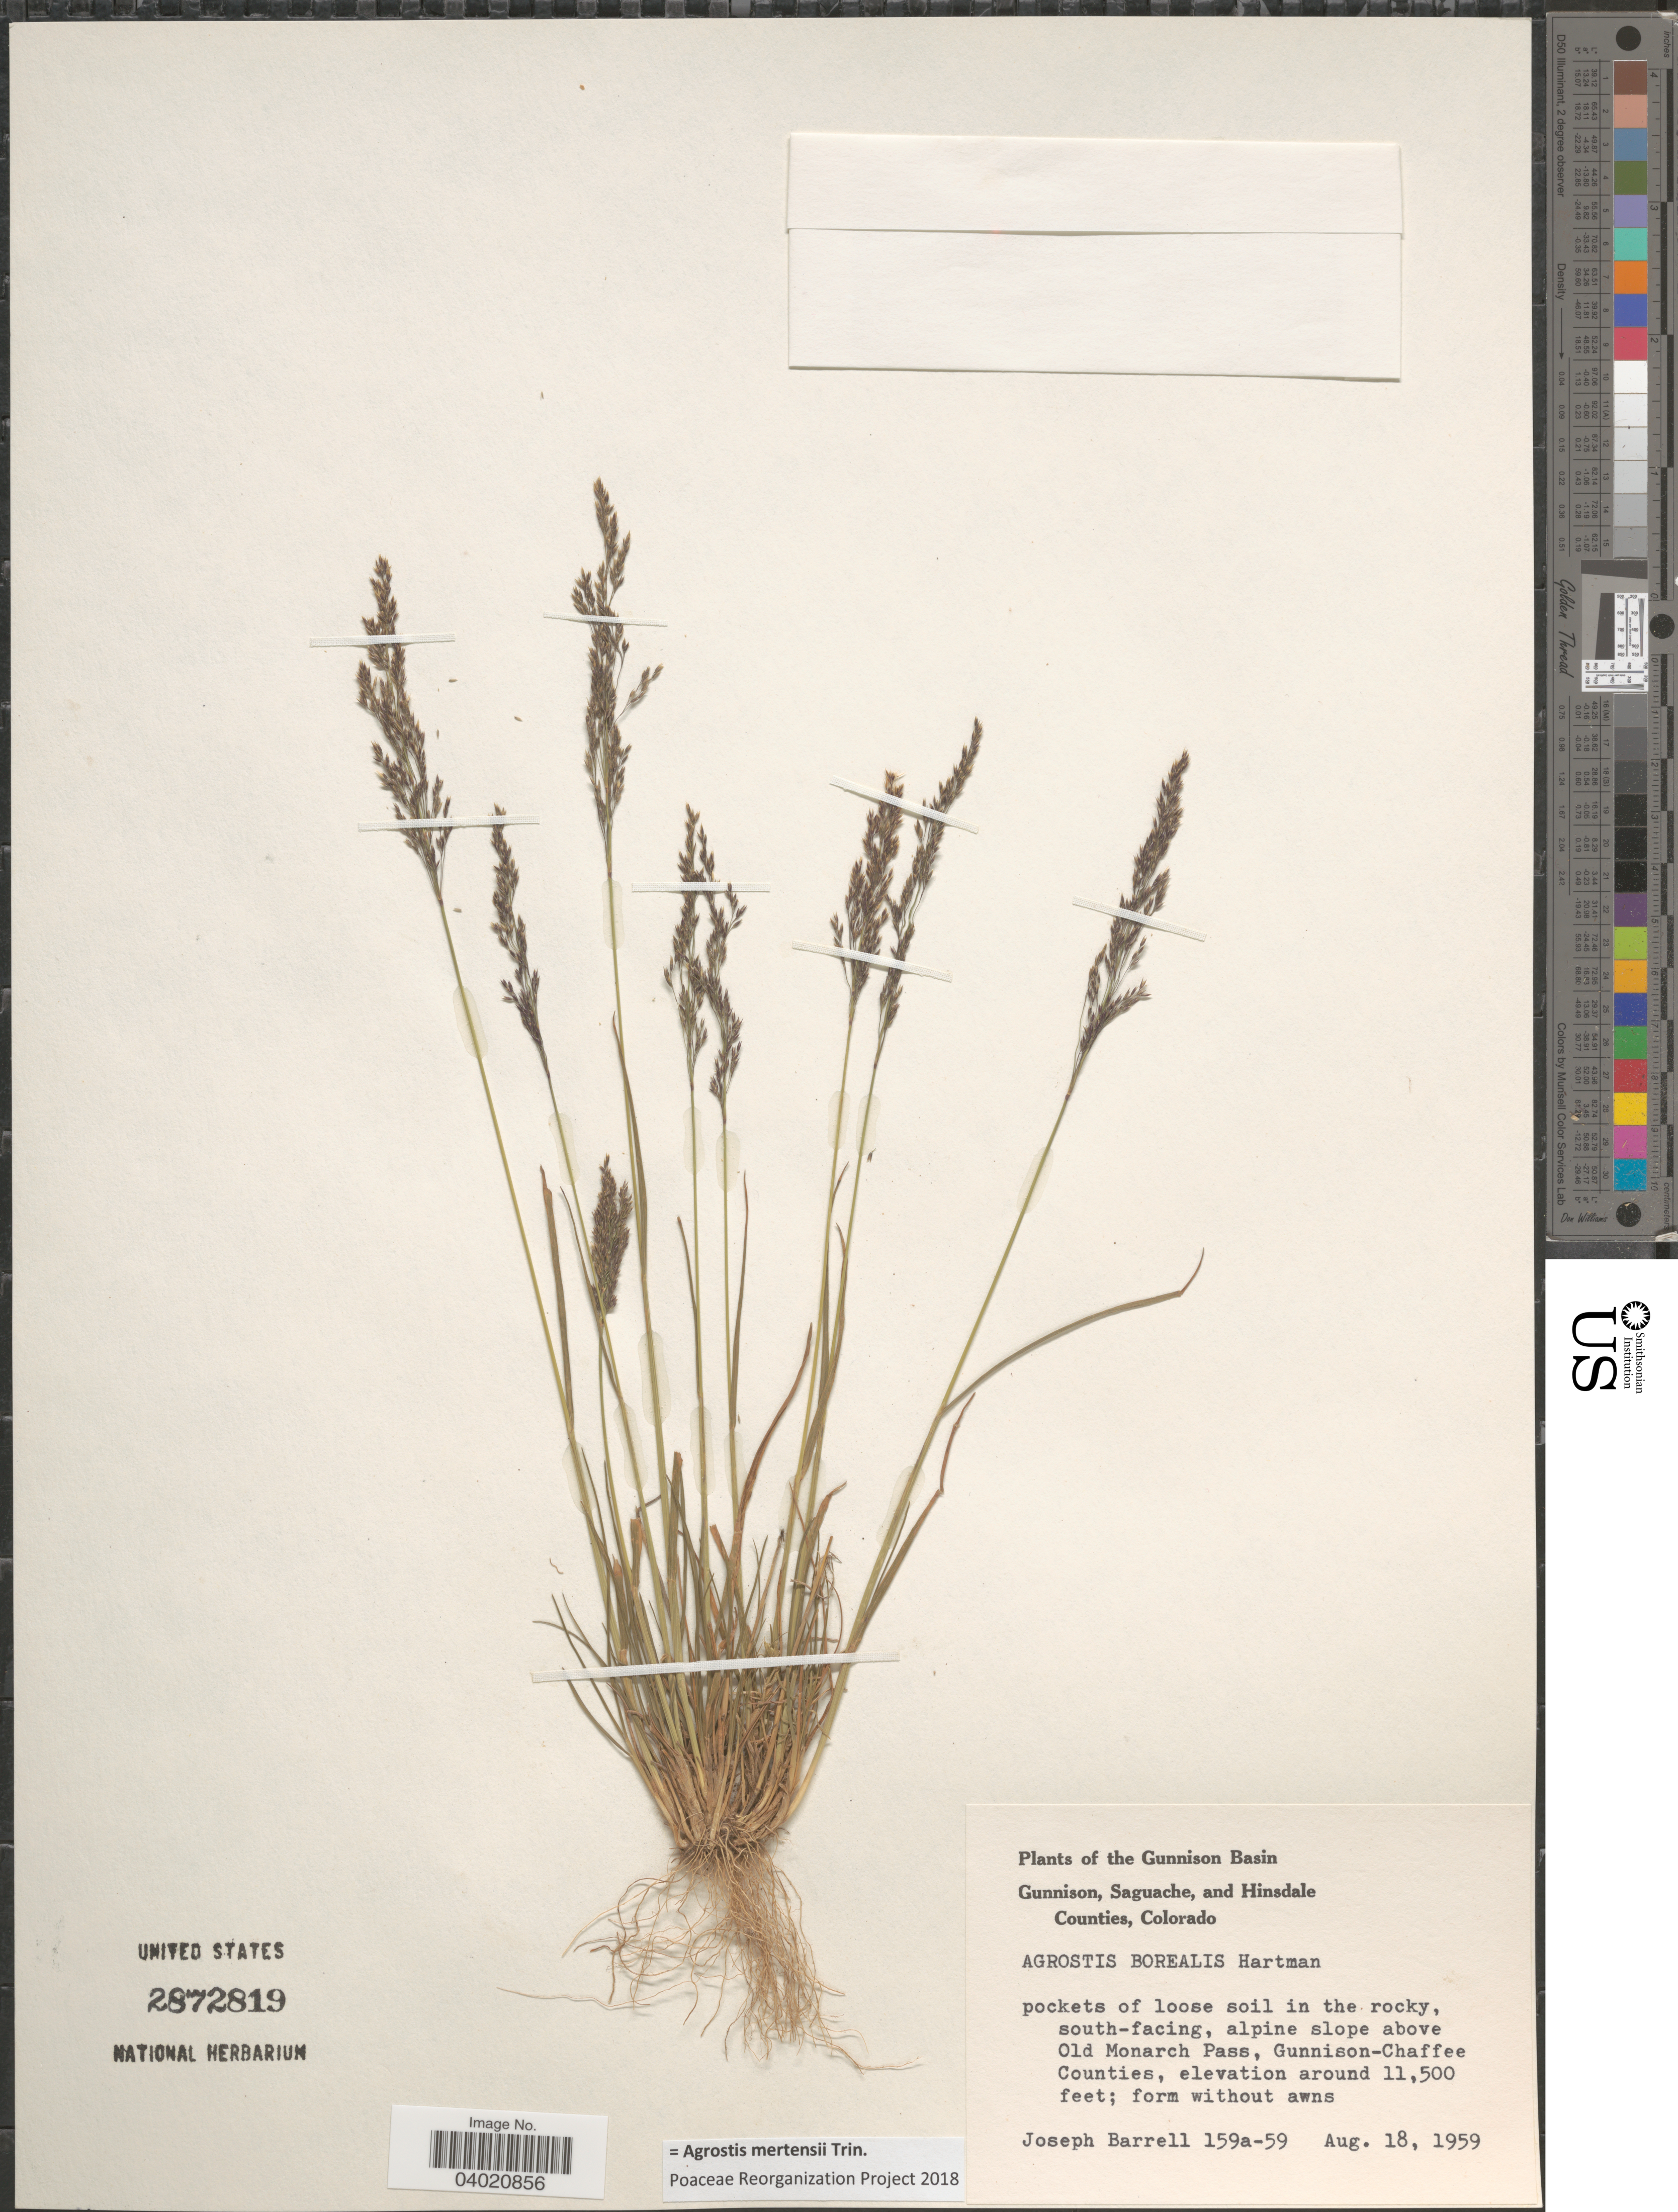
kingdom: Plantae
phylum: Tracheophyta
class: Liliopsida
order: Poales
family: Poaceae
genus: Agrostis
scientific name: Agrostis mertensii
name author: Trin.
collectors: J. Barrell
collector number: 159a-59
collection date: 1959-08-18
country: United States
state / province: Colorado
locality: The Gunnison Basin. South-facing, alpine slope above Old Monarch Pass, Gunnison-Chaffee Counties.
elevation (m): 3505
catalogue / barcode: US 2872819